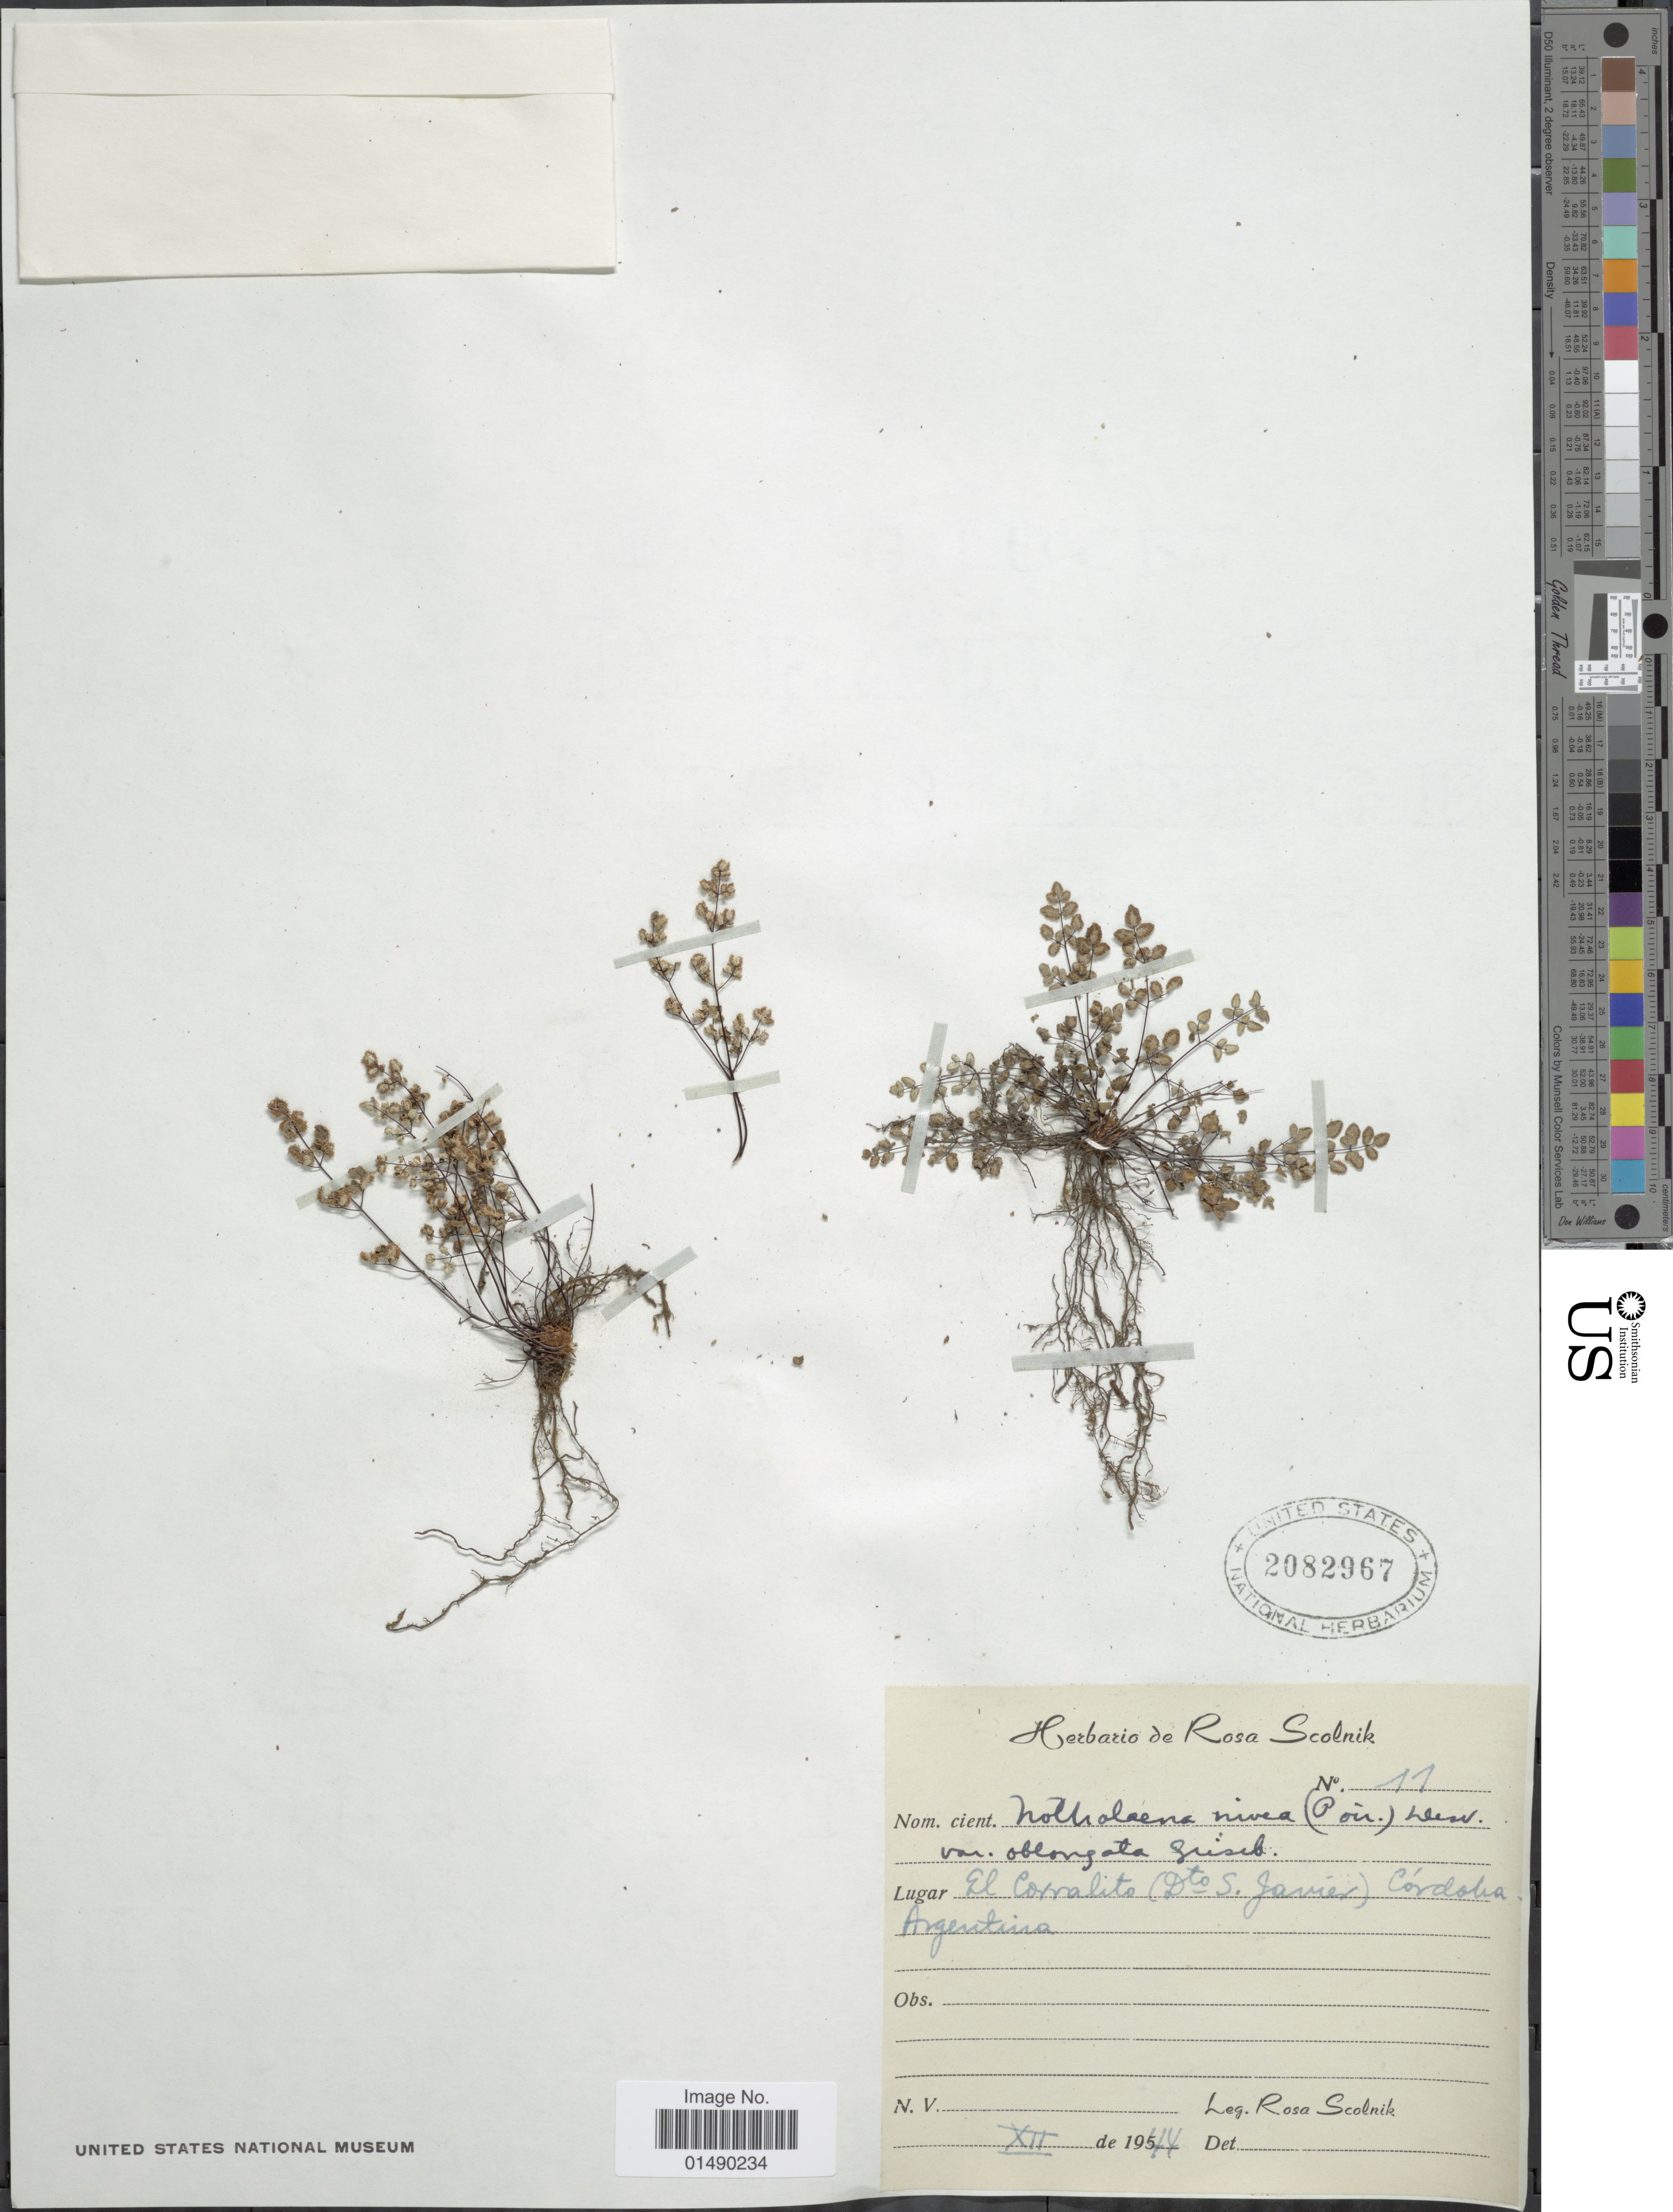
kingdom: Plantae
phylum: Tracheophyta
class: Polypodiopsida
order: Polypodiales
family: Pteridaceae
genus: Argyrochosma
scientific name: Argyrochosma nivea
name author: (Poir.) Windham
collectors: R. Scolnik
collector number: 11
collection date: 1944-12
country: Argentina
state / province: Cordoba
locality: Argentina, El Corralito (Dto S. Javier) Cordoba.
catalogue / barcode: US 2082967